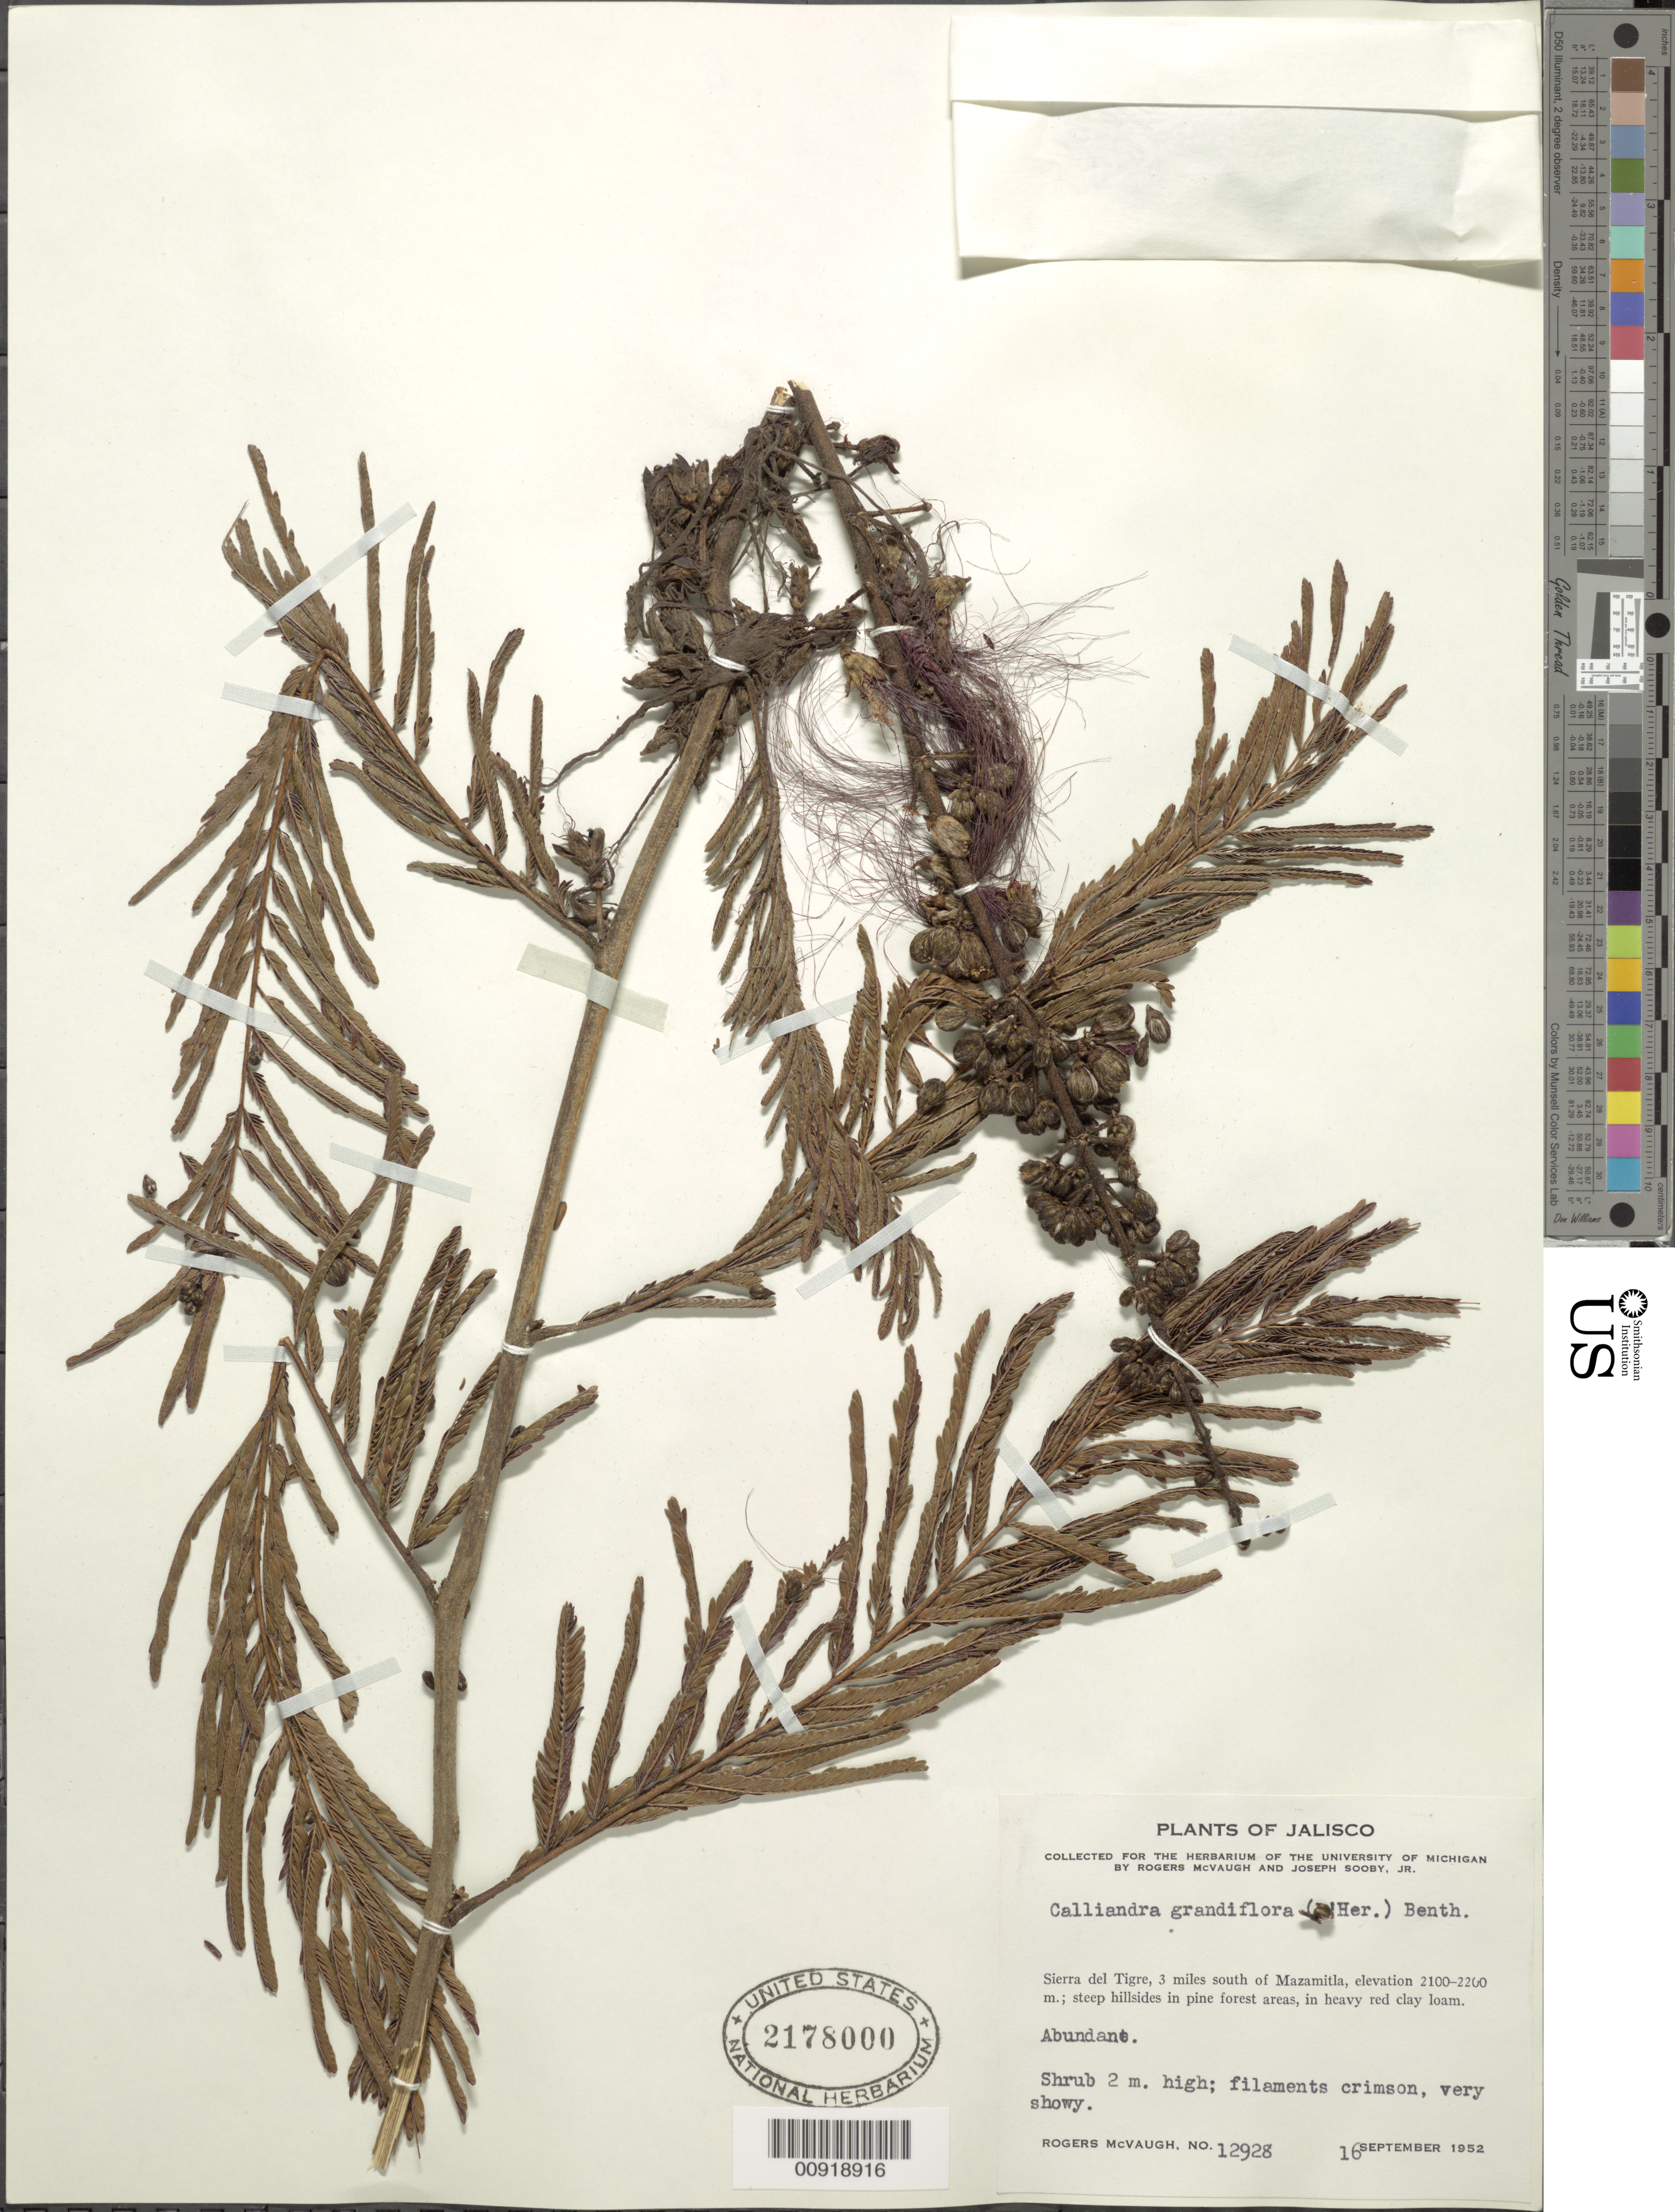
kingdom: Plantae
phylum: Tracheophyta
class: Magnoliopsida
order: Fabales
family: Fabaceae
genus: Calliandra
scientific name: Calliandra grandiflora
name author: (L'Hér.) Benth.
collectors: R. McVaugh & J. Sooby Jr.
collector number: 12928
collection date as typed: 16 Sep 1952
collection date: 1952-09-16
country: Mexico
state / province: Jalisco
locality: Sierra del Tigre, 3 miles south of Mazamitla.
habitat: Steep hillsides in pine forest areas, in heavy red clay loam.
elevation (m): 2200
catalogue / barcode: US 2178000